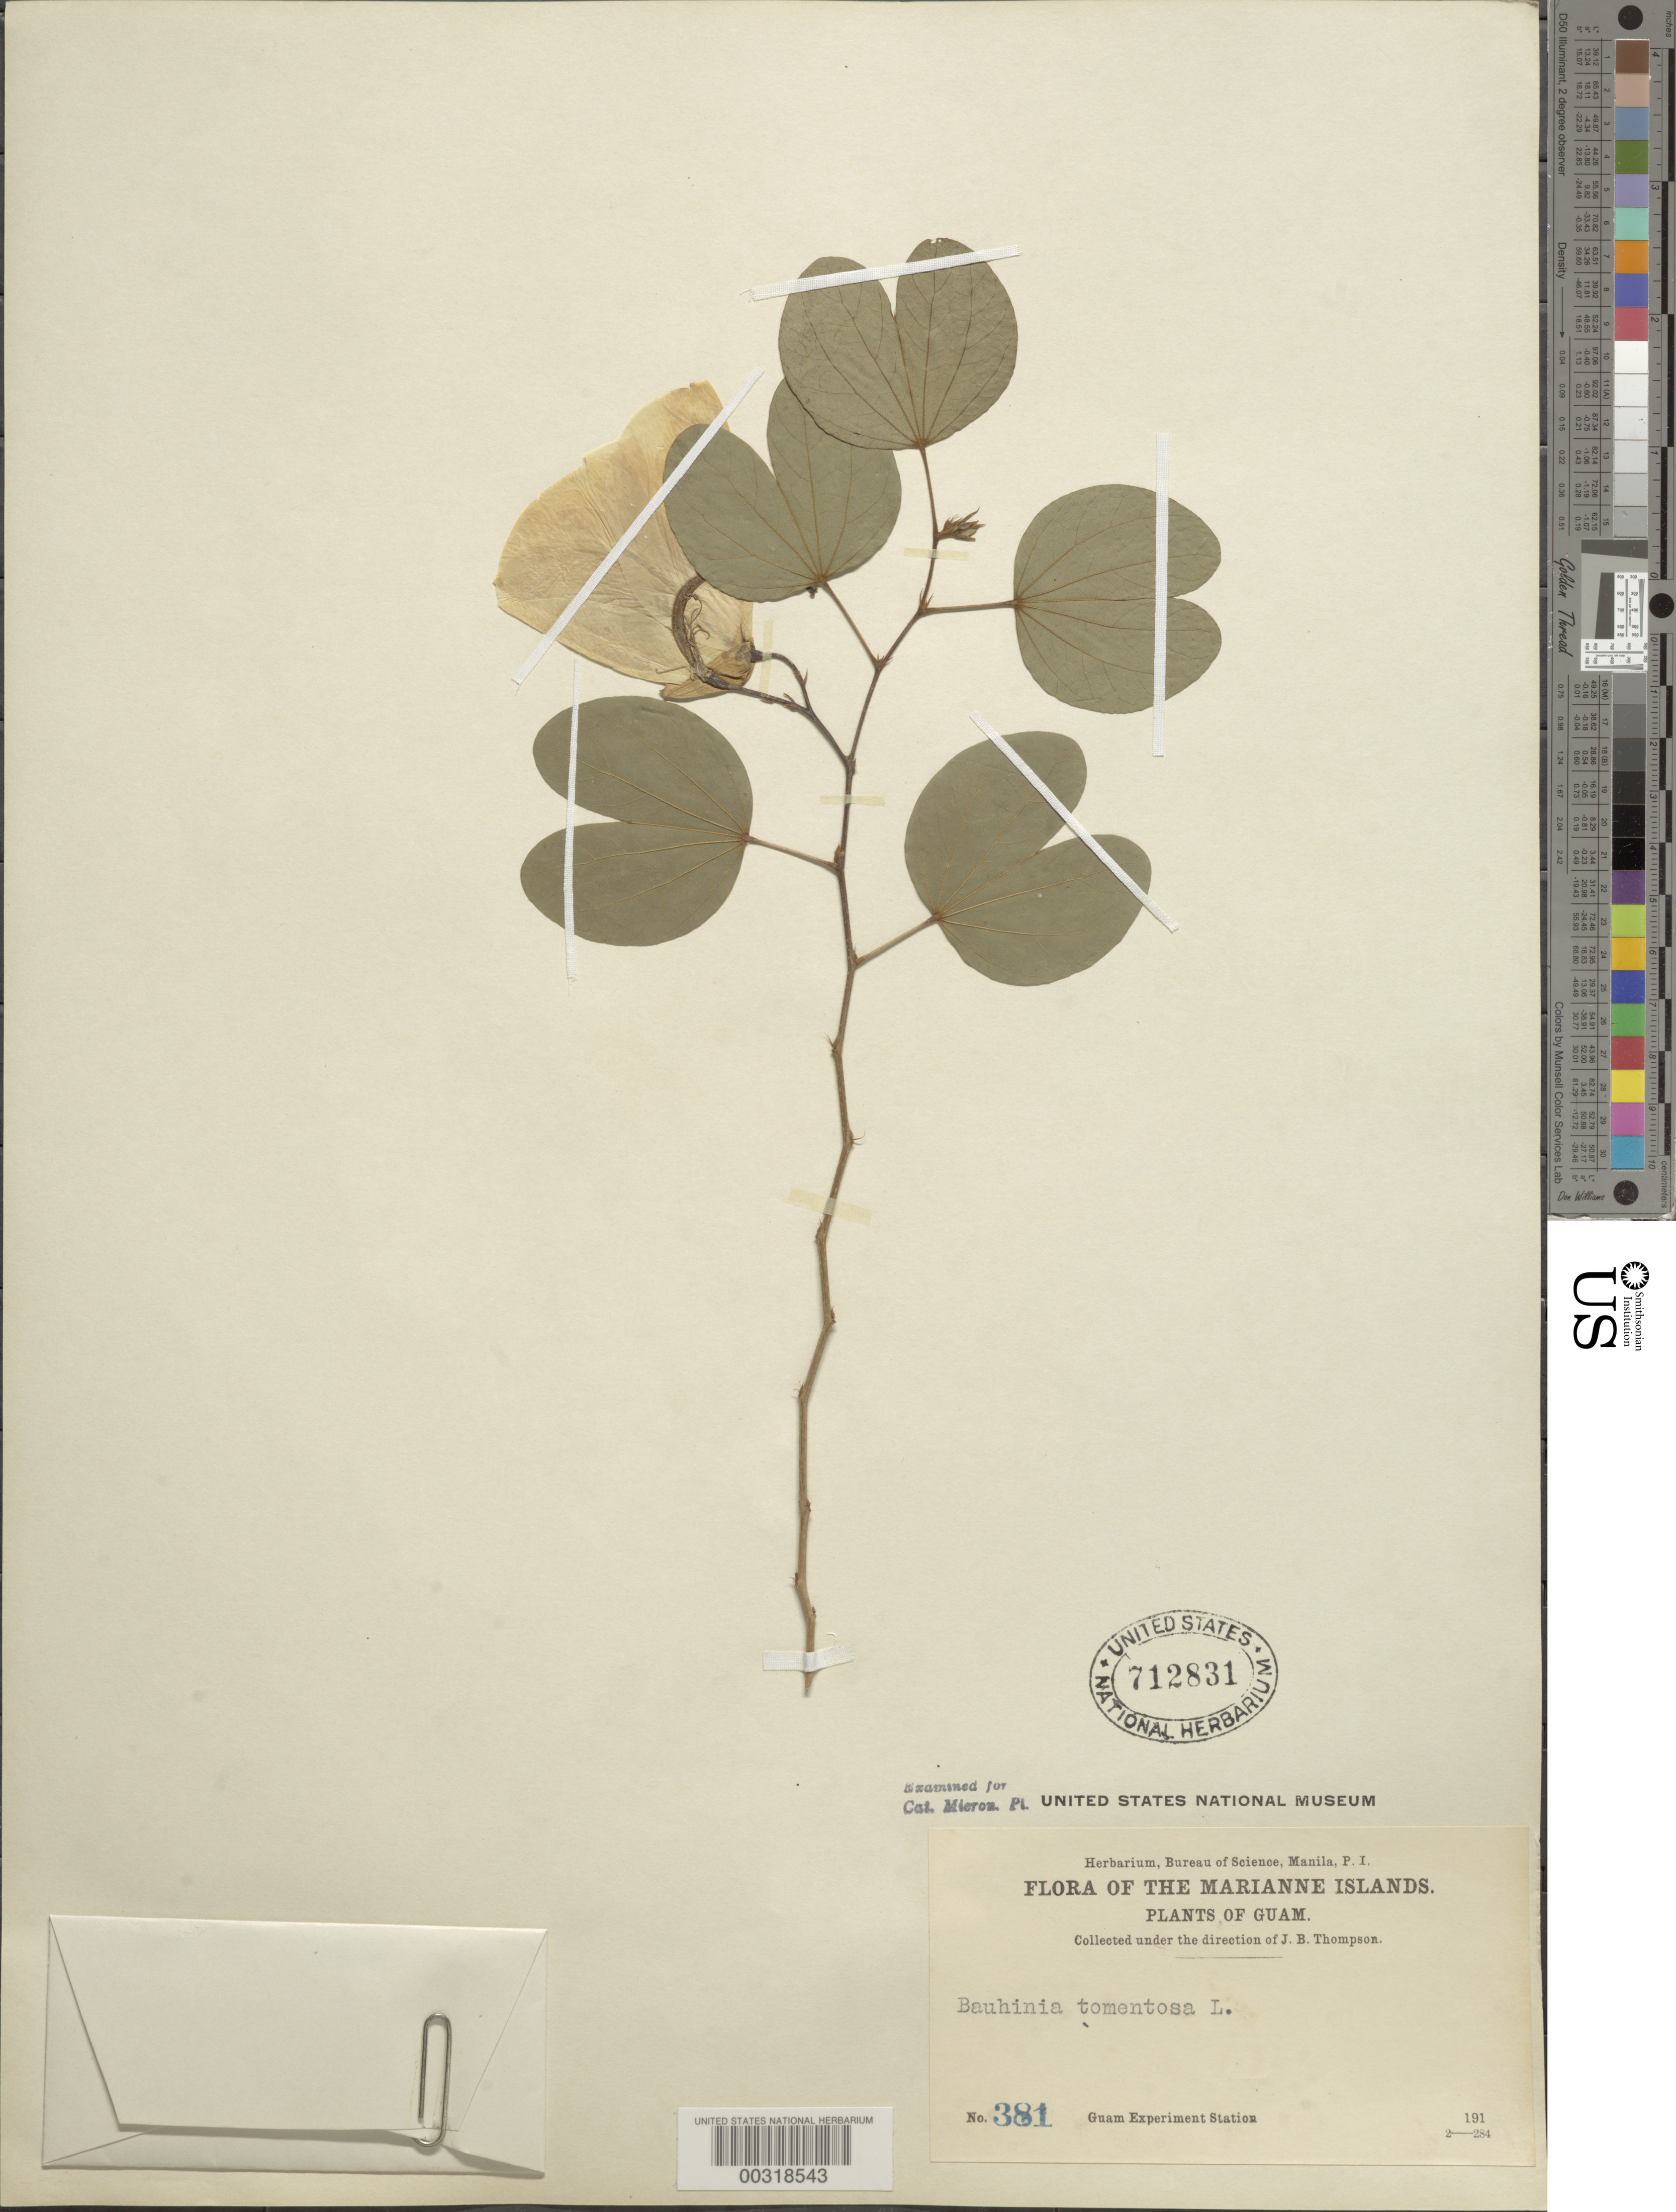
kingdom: Plantae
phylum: Tracheophyta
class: Magnoliopsida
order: Fabales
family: Fabaceae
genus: Bauhinia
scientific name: Bauhinia tomentosa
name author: L.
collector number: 381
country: Guam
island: Guam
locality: Guam experiment station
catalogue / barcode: US 712831